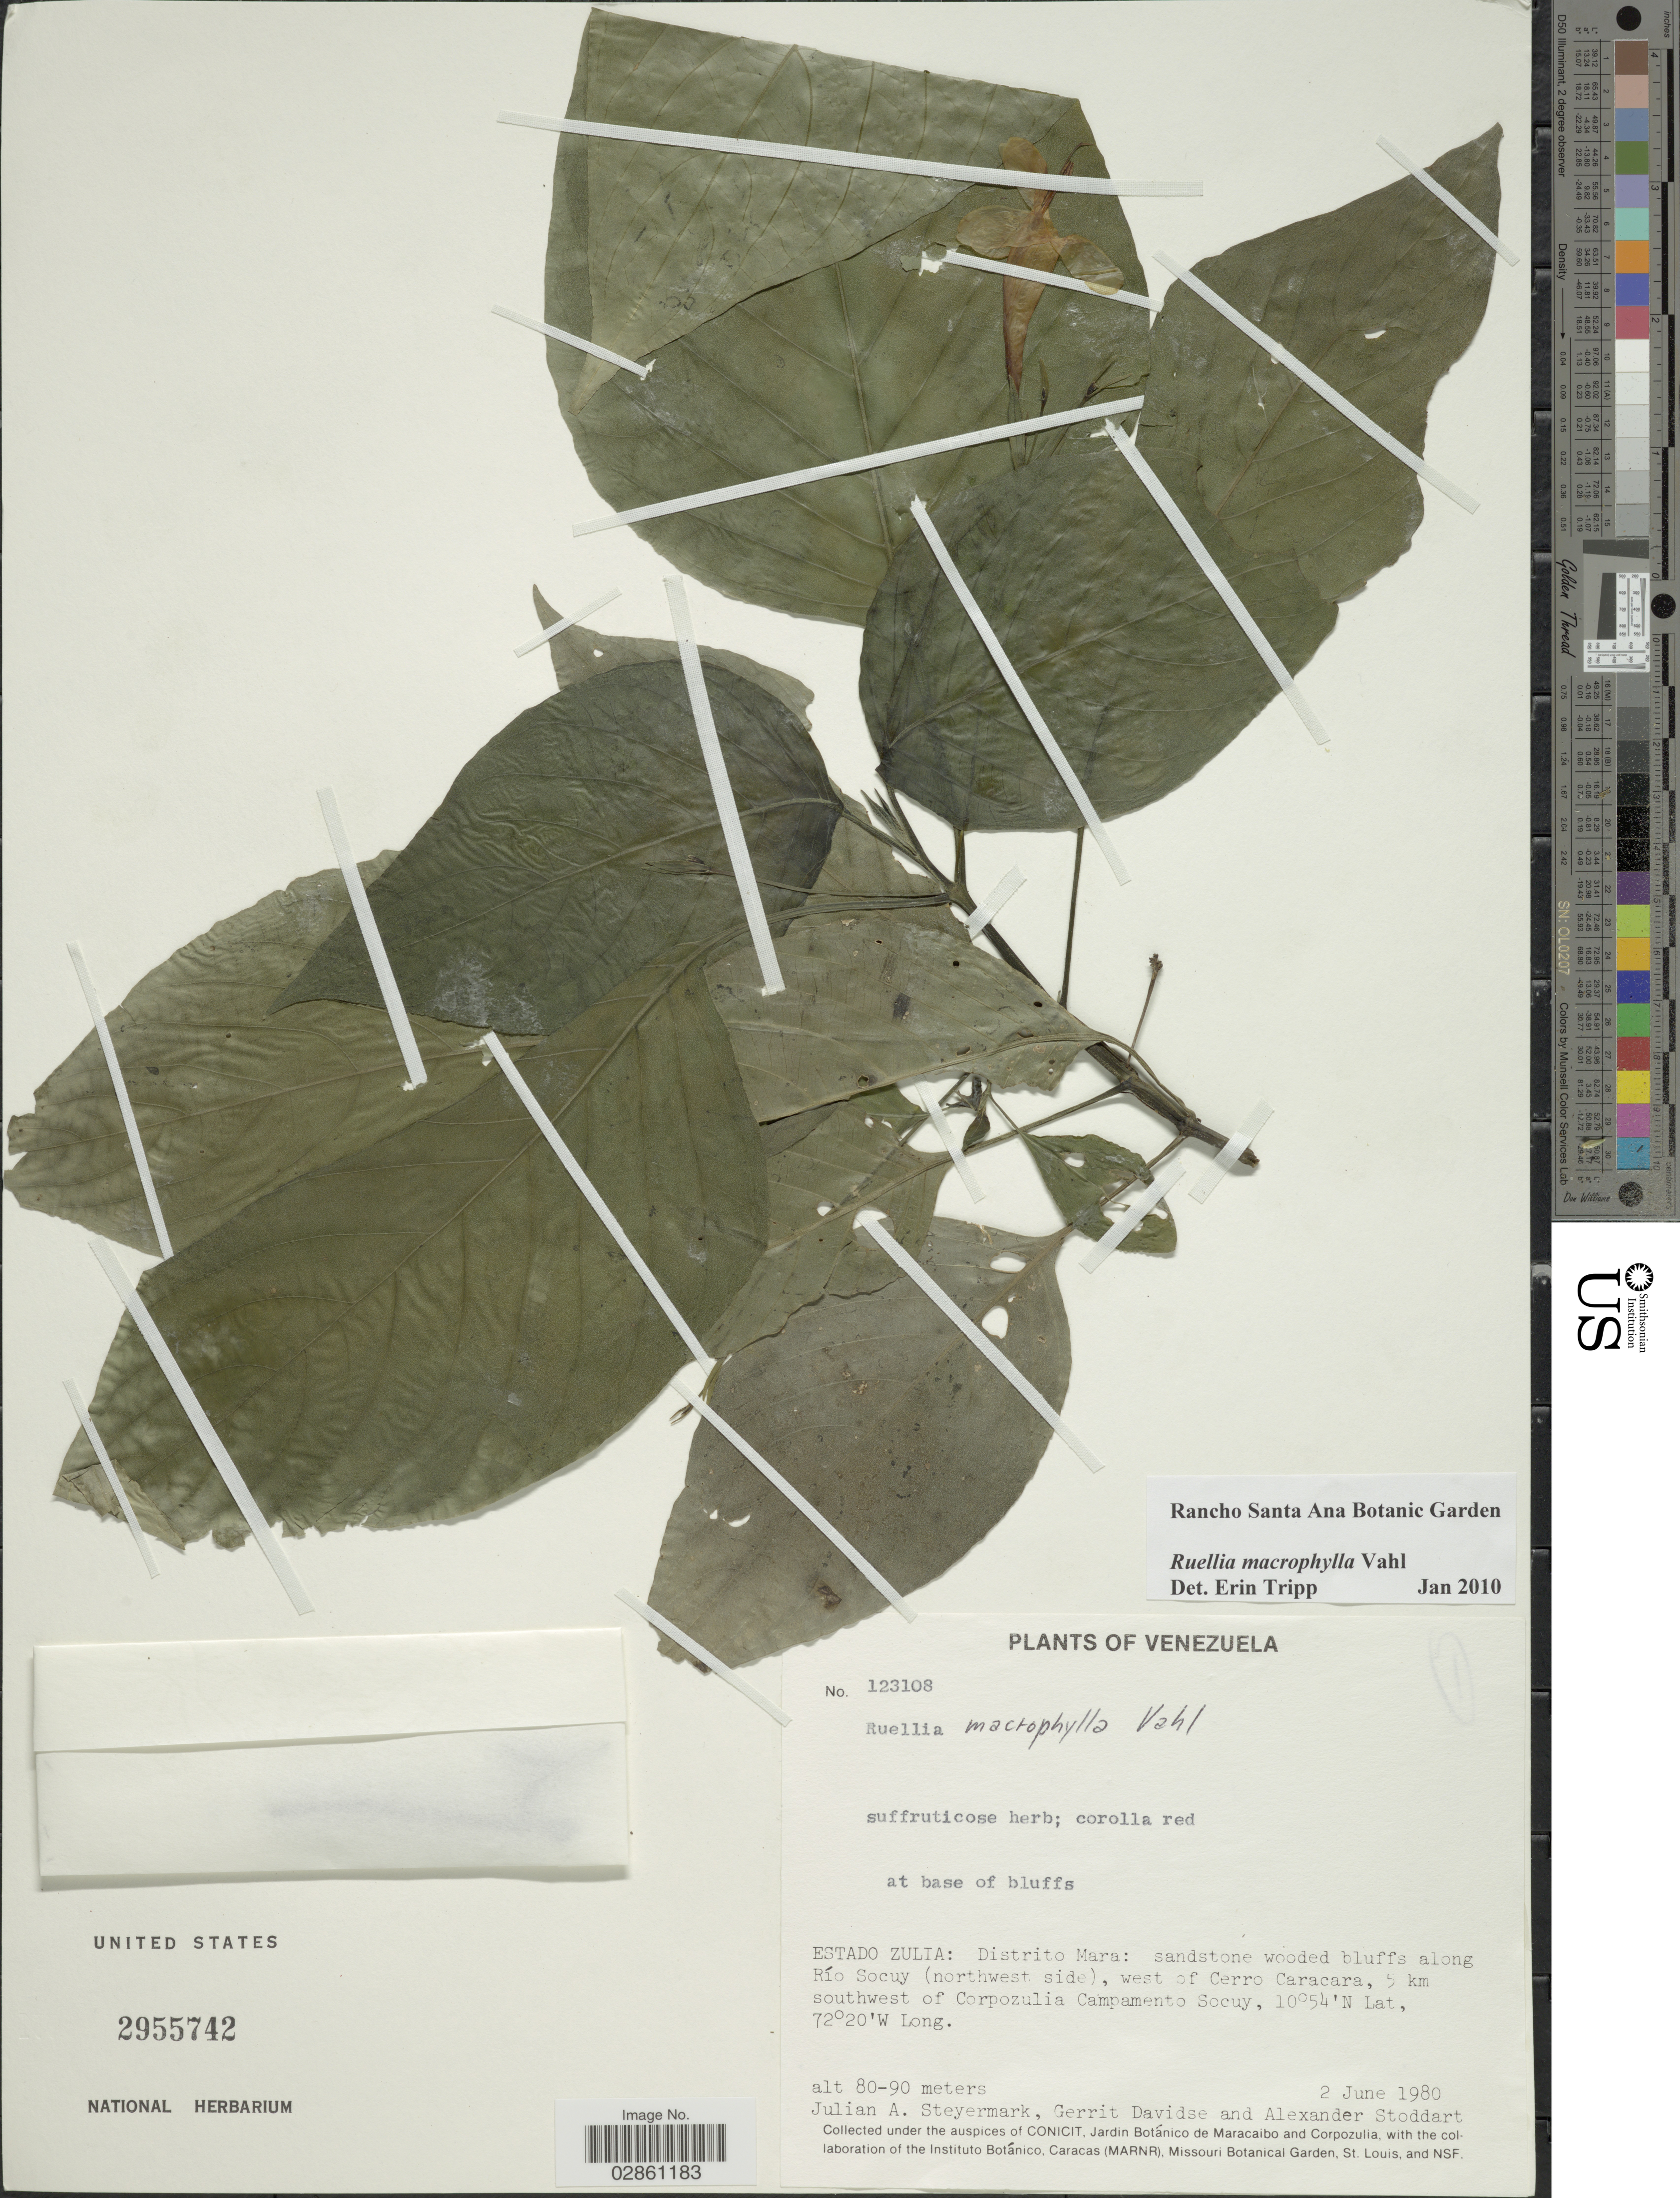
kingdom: Plantae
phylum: Tracheophyta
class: Magnoliopsida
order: Lamiales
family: Acanthaceae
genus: Ruellia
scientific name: Ruellia macrophylla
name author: Vahl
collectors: J. Steyermark, G. Davidse & A. Stoddart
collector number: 123108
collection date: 1980-06-02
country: Venezuela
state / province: Zulia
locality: Distrito Mara: sandstone wooded bluffs along Río Socuy (northwest side), west of Cerro Caracara, 5 km southwest of Corpozulia Campamento Socuy.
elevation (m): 80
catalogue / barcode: US 2955742